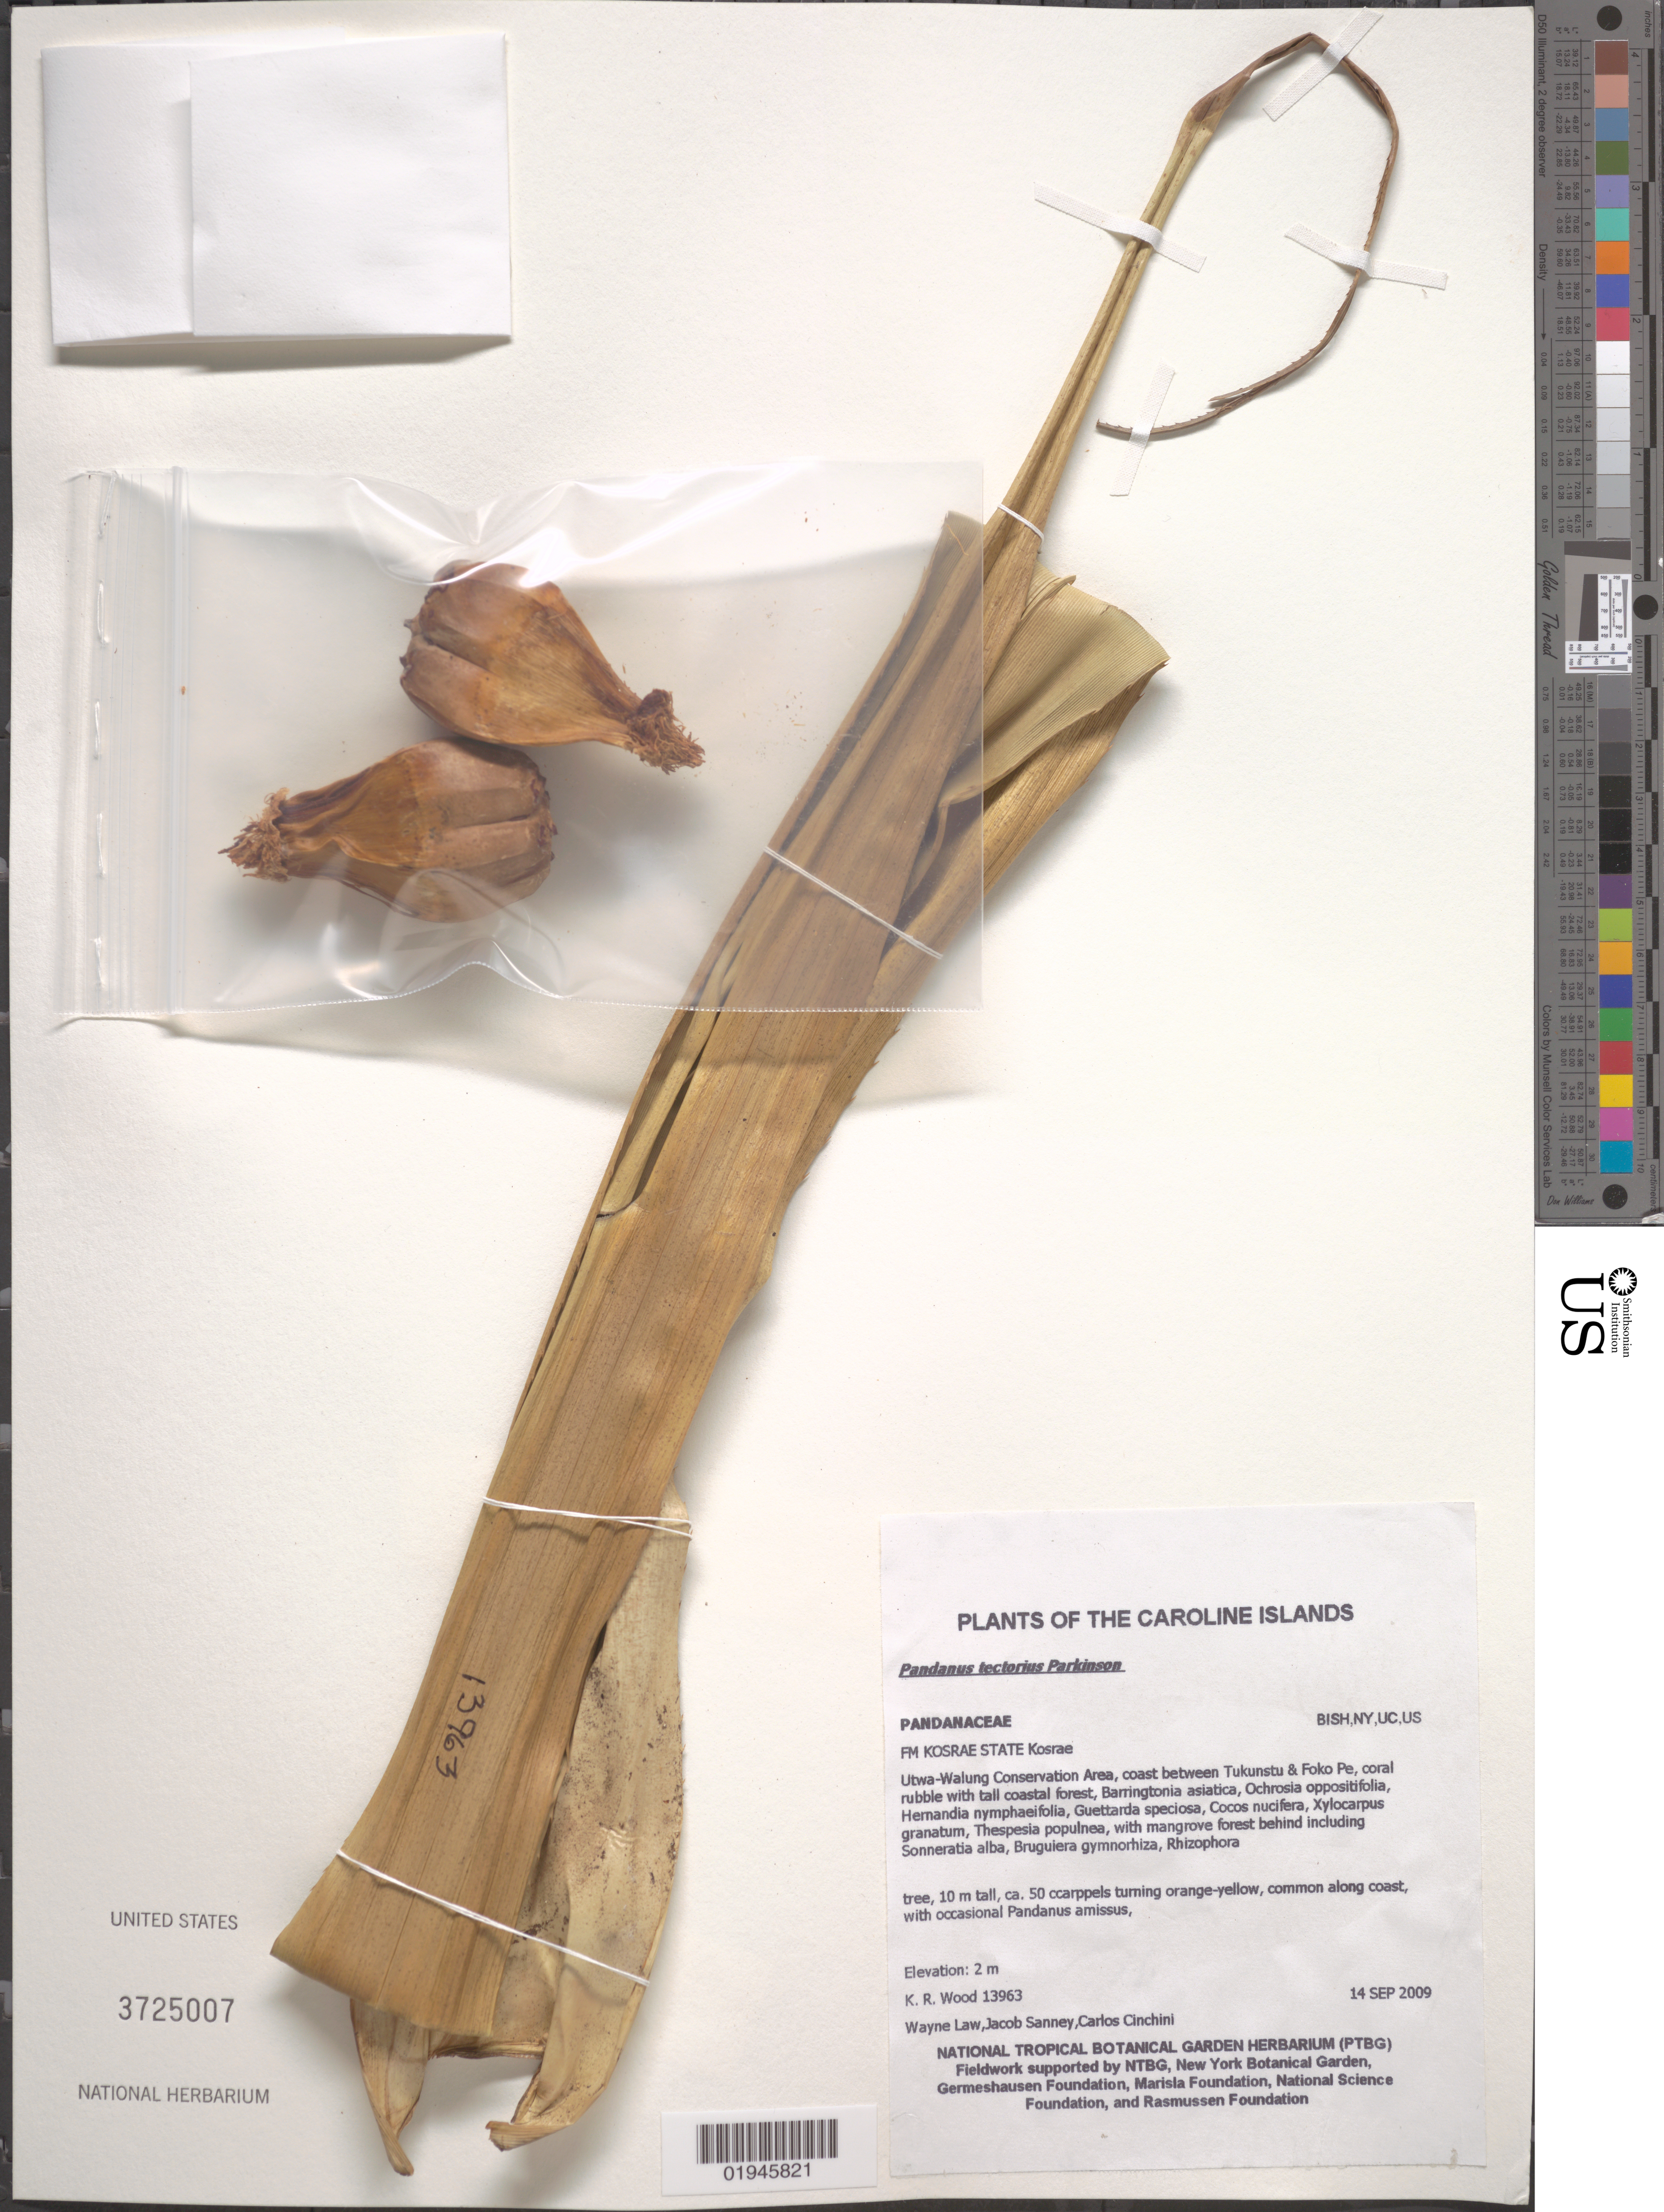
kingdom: Plantae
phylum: Tracheophyta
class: Liliopsida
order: Pandanales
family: Pandanaceae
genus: Pandanus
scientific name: Pandanus tectorius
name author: Parkinson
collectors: K. R. Wood, W. Law, J. Sanney & C. Cinchini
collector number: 13963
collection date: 2009-09-14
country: Micronesia, Federated States of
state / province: Kosrae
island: Kosrae [Kusaie]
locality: Utwa-Walung Conservation Area, coast between Tukunstu and Foko Pe.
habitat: Tall coastal forest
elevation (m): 2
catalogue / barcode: US 3725007